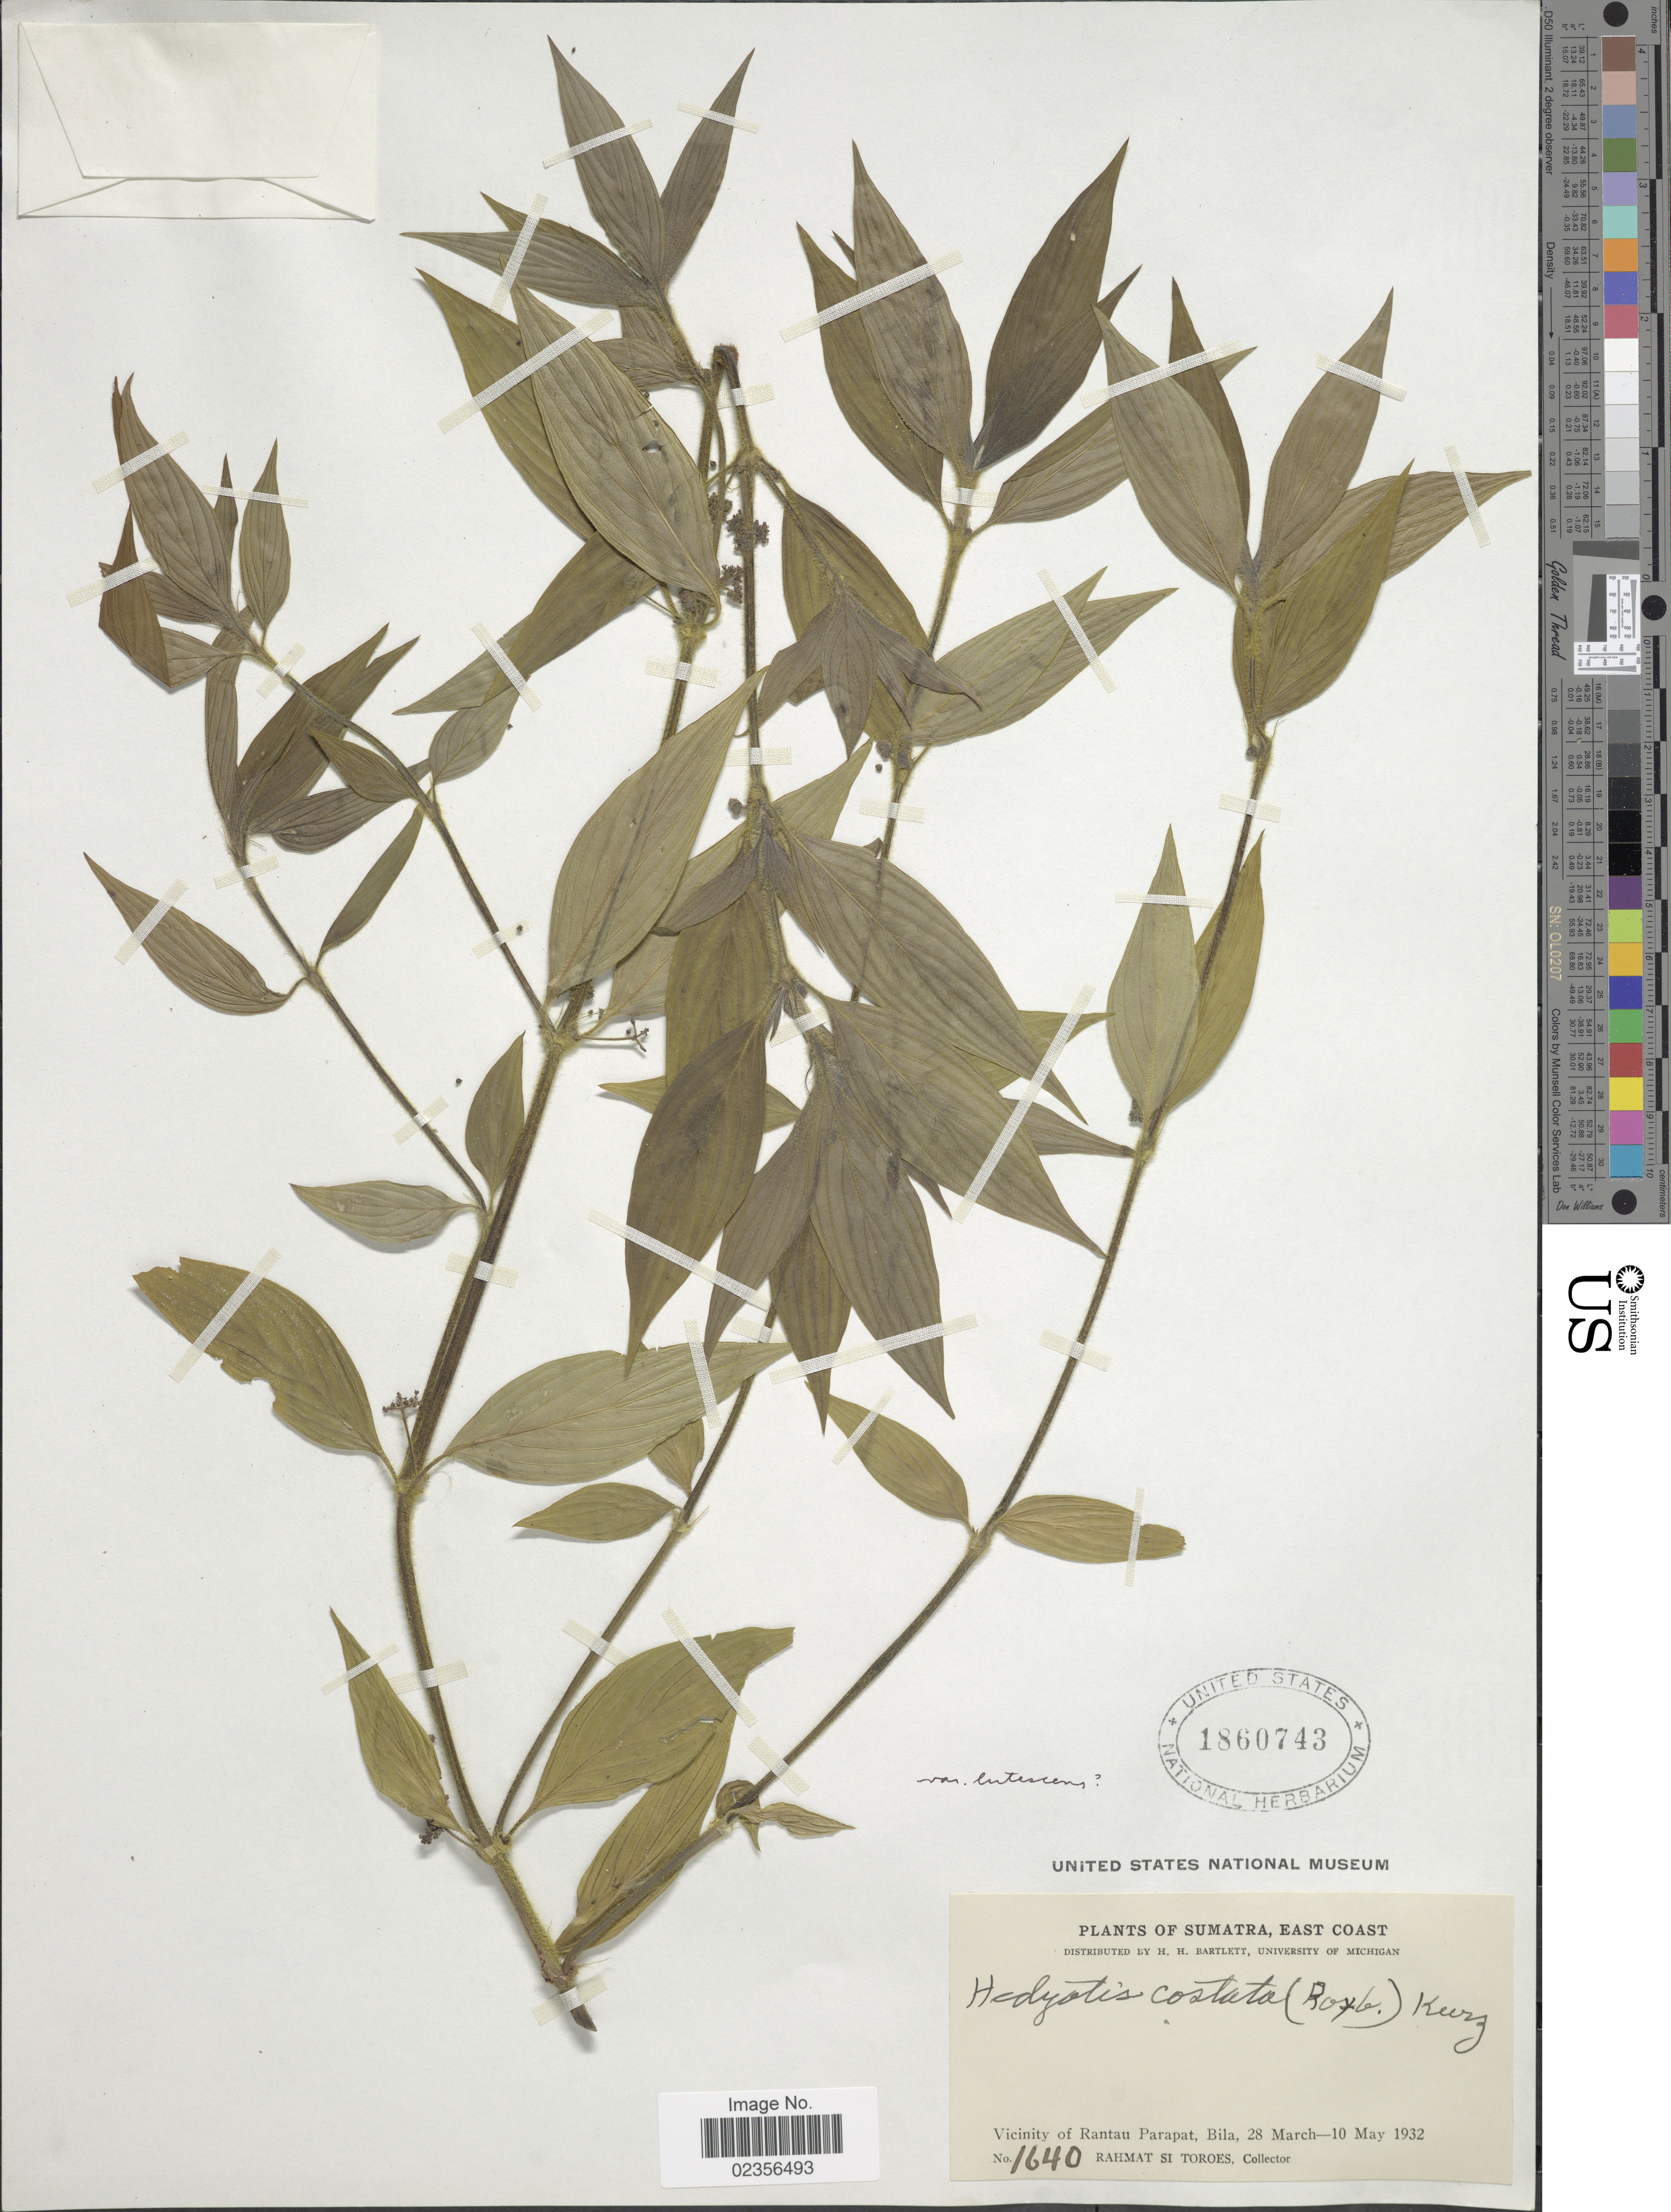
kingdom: Plantae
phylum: Tracheophyta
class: Magnoliopsida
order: Gentianales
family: Rubiaceae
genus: Hedyotis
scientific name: Hedyotis vestita var. lutescens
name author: (Kaneh.) Fosberg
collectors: Rahmat Si Boeea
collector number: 1640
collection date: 1932-03-28/1932-05-10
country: Indonesia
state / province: Sumatra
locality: East Coast. Vicinity of Rantau Parapat, Bila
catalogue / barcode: US 1860743